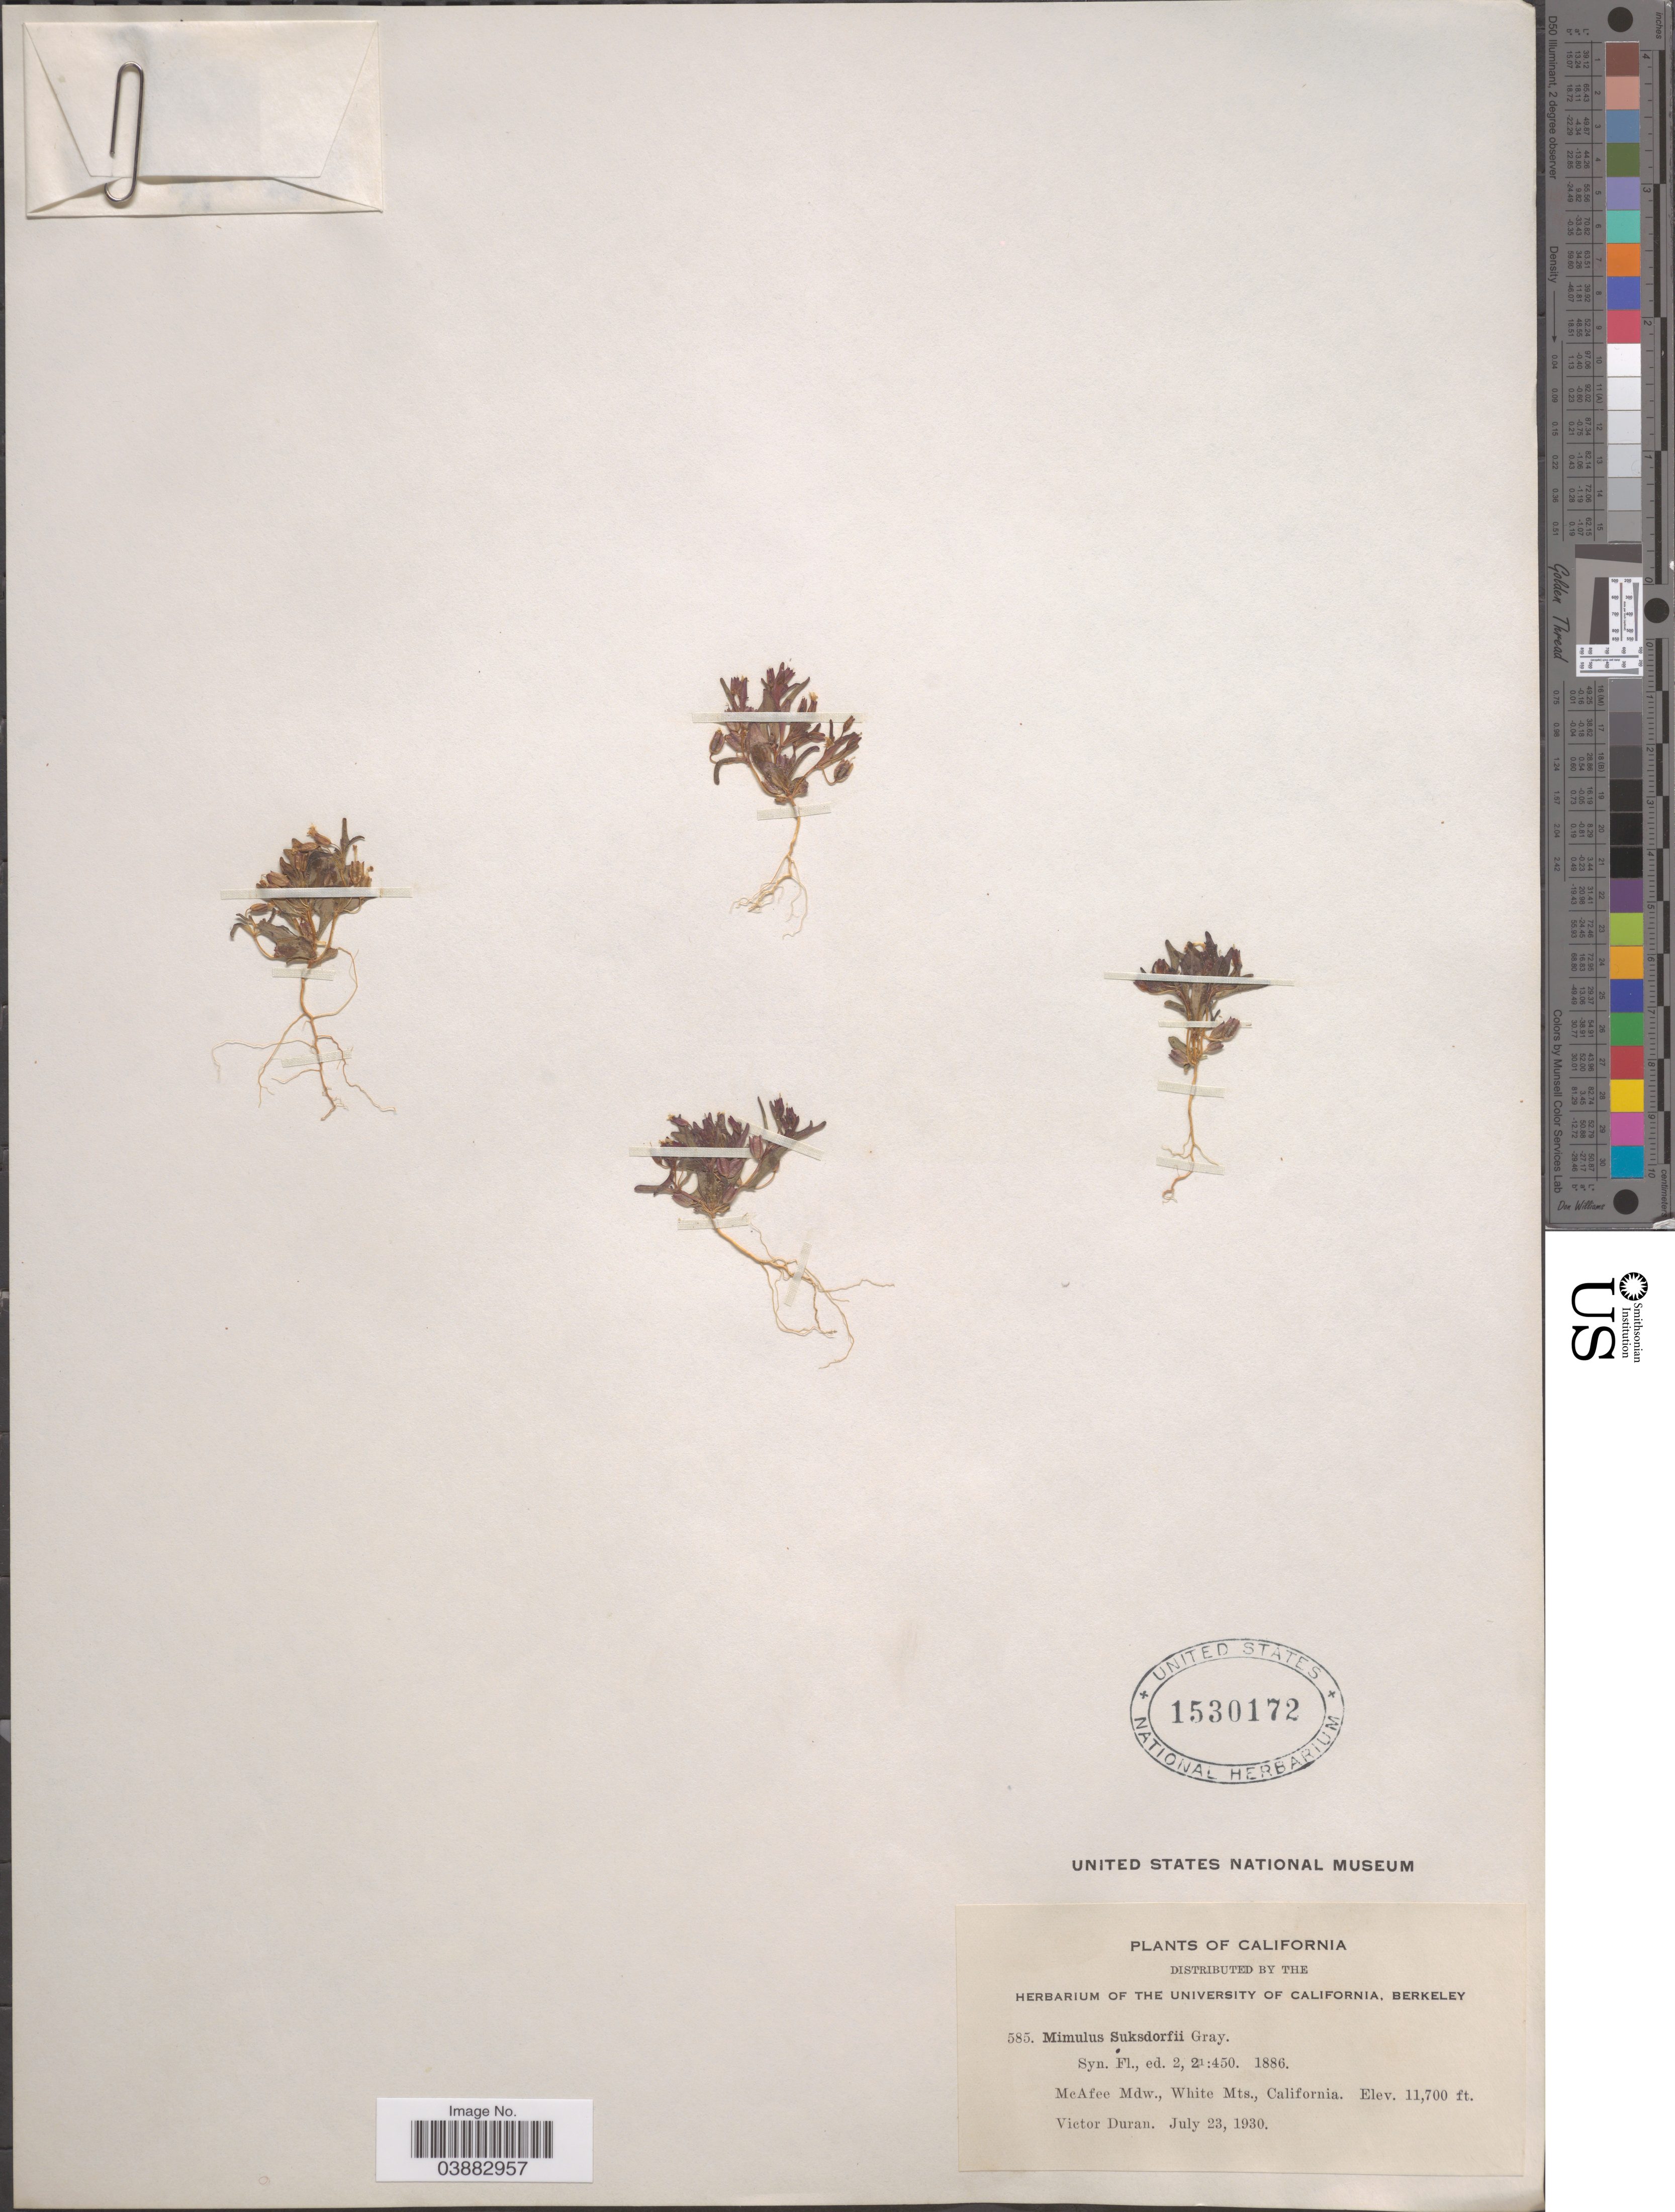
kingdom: Plantae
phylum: Tracheophyta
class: Magnoliopsida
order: Lamiales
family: Phrymaceae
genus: Mimulus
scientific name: Mimulus suksdorfii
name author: A. Gray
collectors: V. Duran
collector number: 585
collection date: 1930-07-23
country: United States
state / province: California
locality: McAfee Mdw., White Mts.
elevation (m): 3566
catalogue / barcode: US 1530172